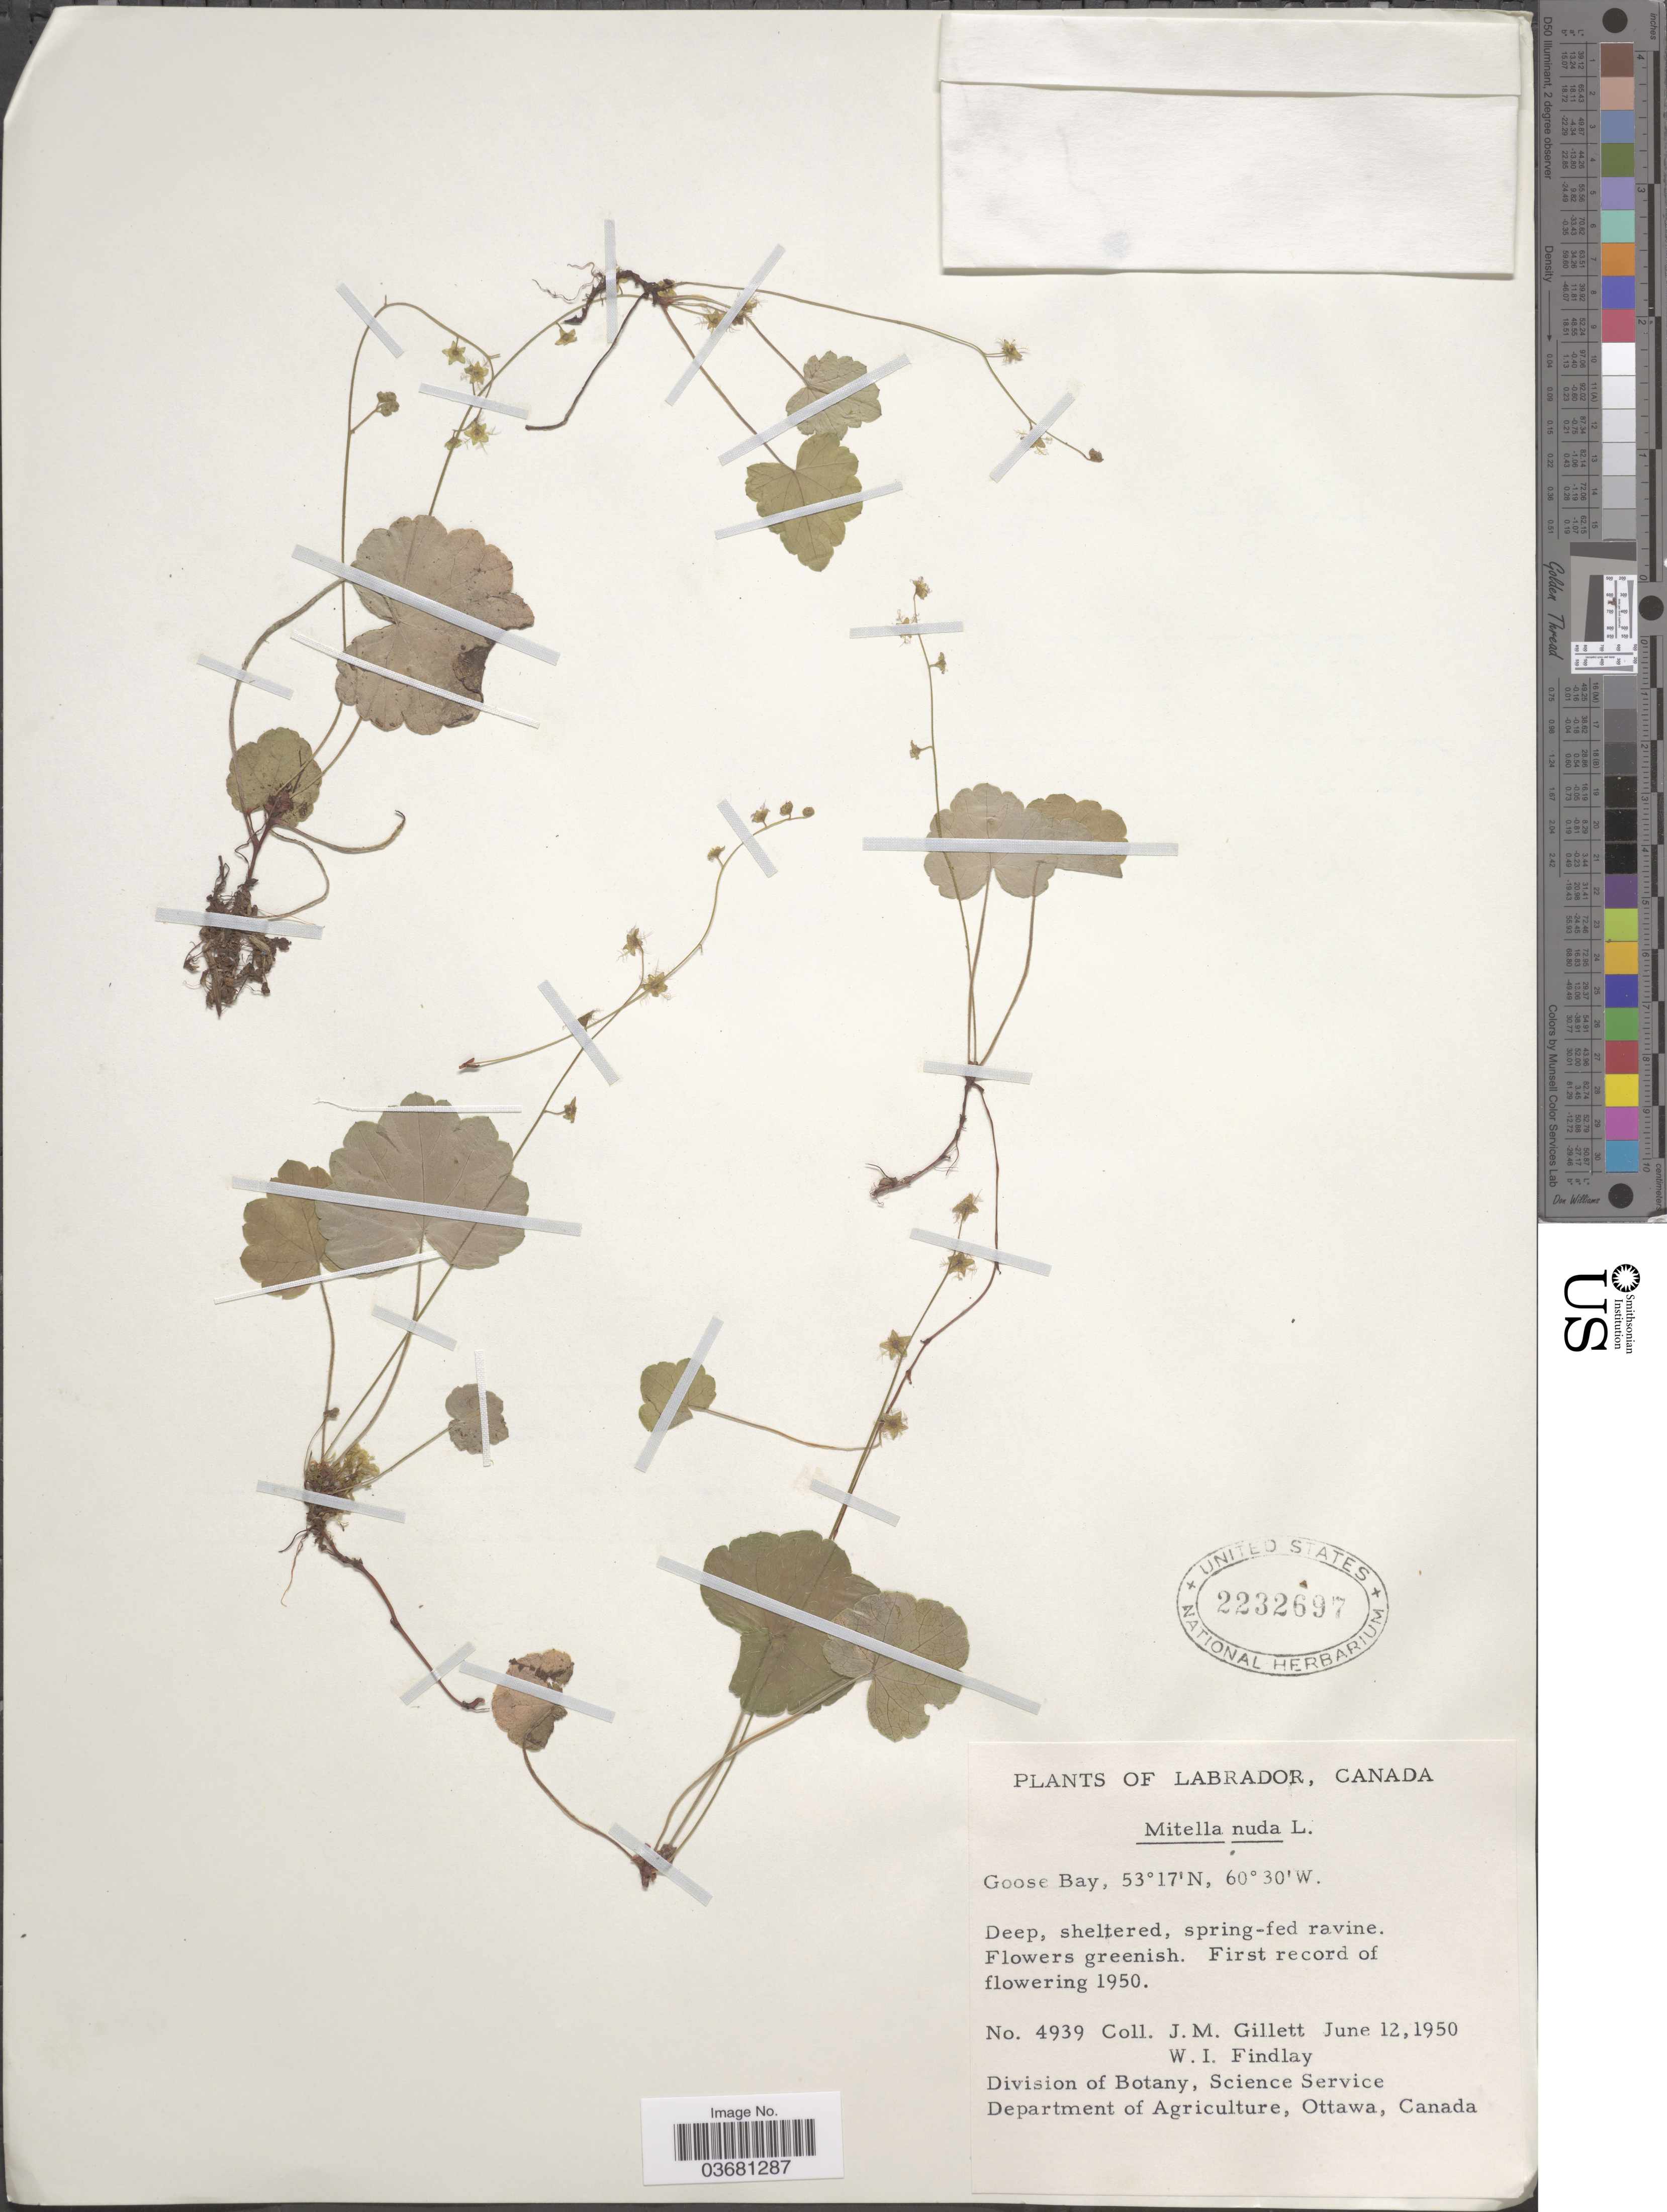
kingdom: Plantae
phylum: Tracheophyta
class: Magnoliopsida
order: Saxifragales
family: Saxifragaceae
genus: Mitella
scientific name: Mitella nuda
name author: L.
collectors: J. M. Gillett & W. Findlay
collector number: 4939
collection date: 1950-06-12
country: Canada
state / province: Newfoundland and Labrador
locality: Labrador. Goose Bay.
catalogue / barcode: US 2232697